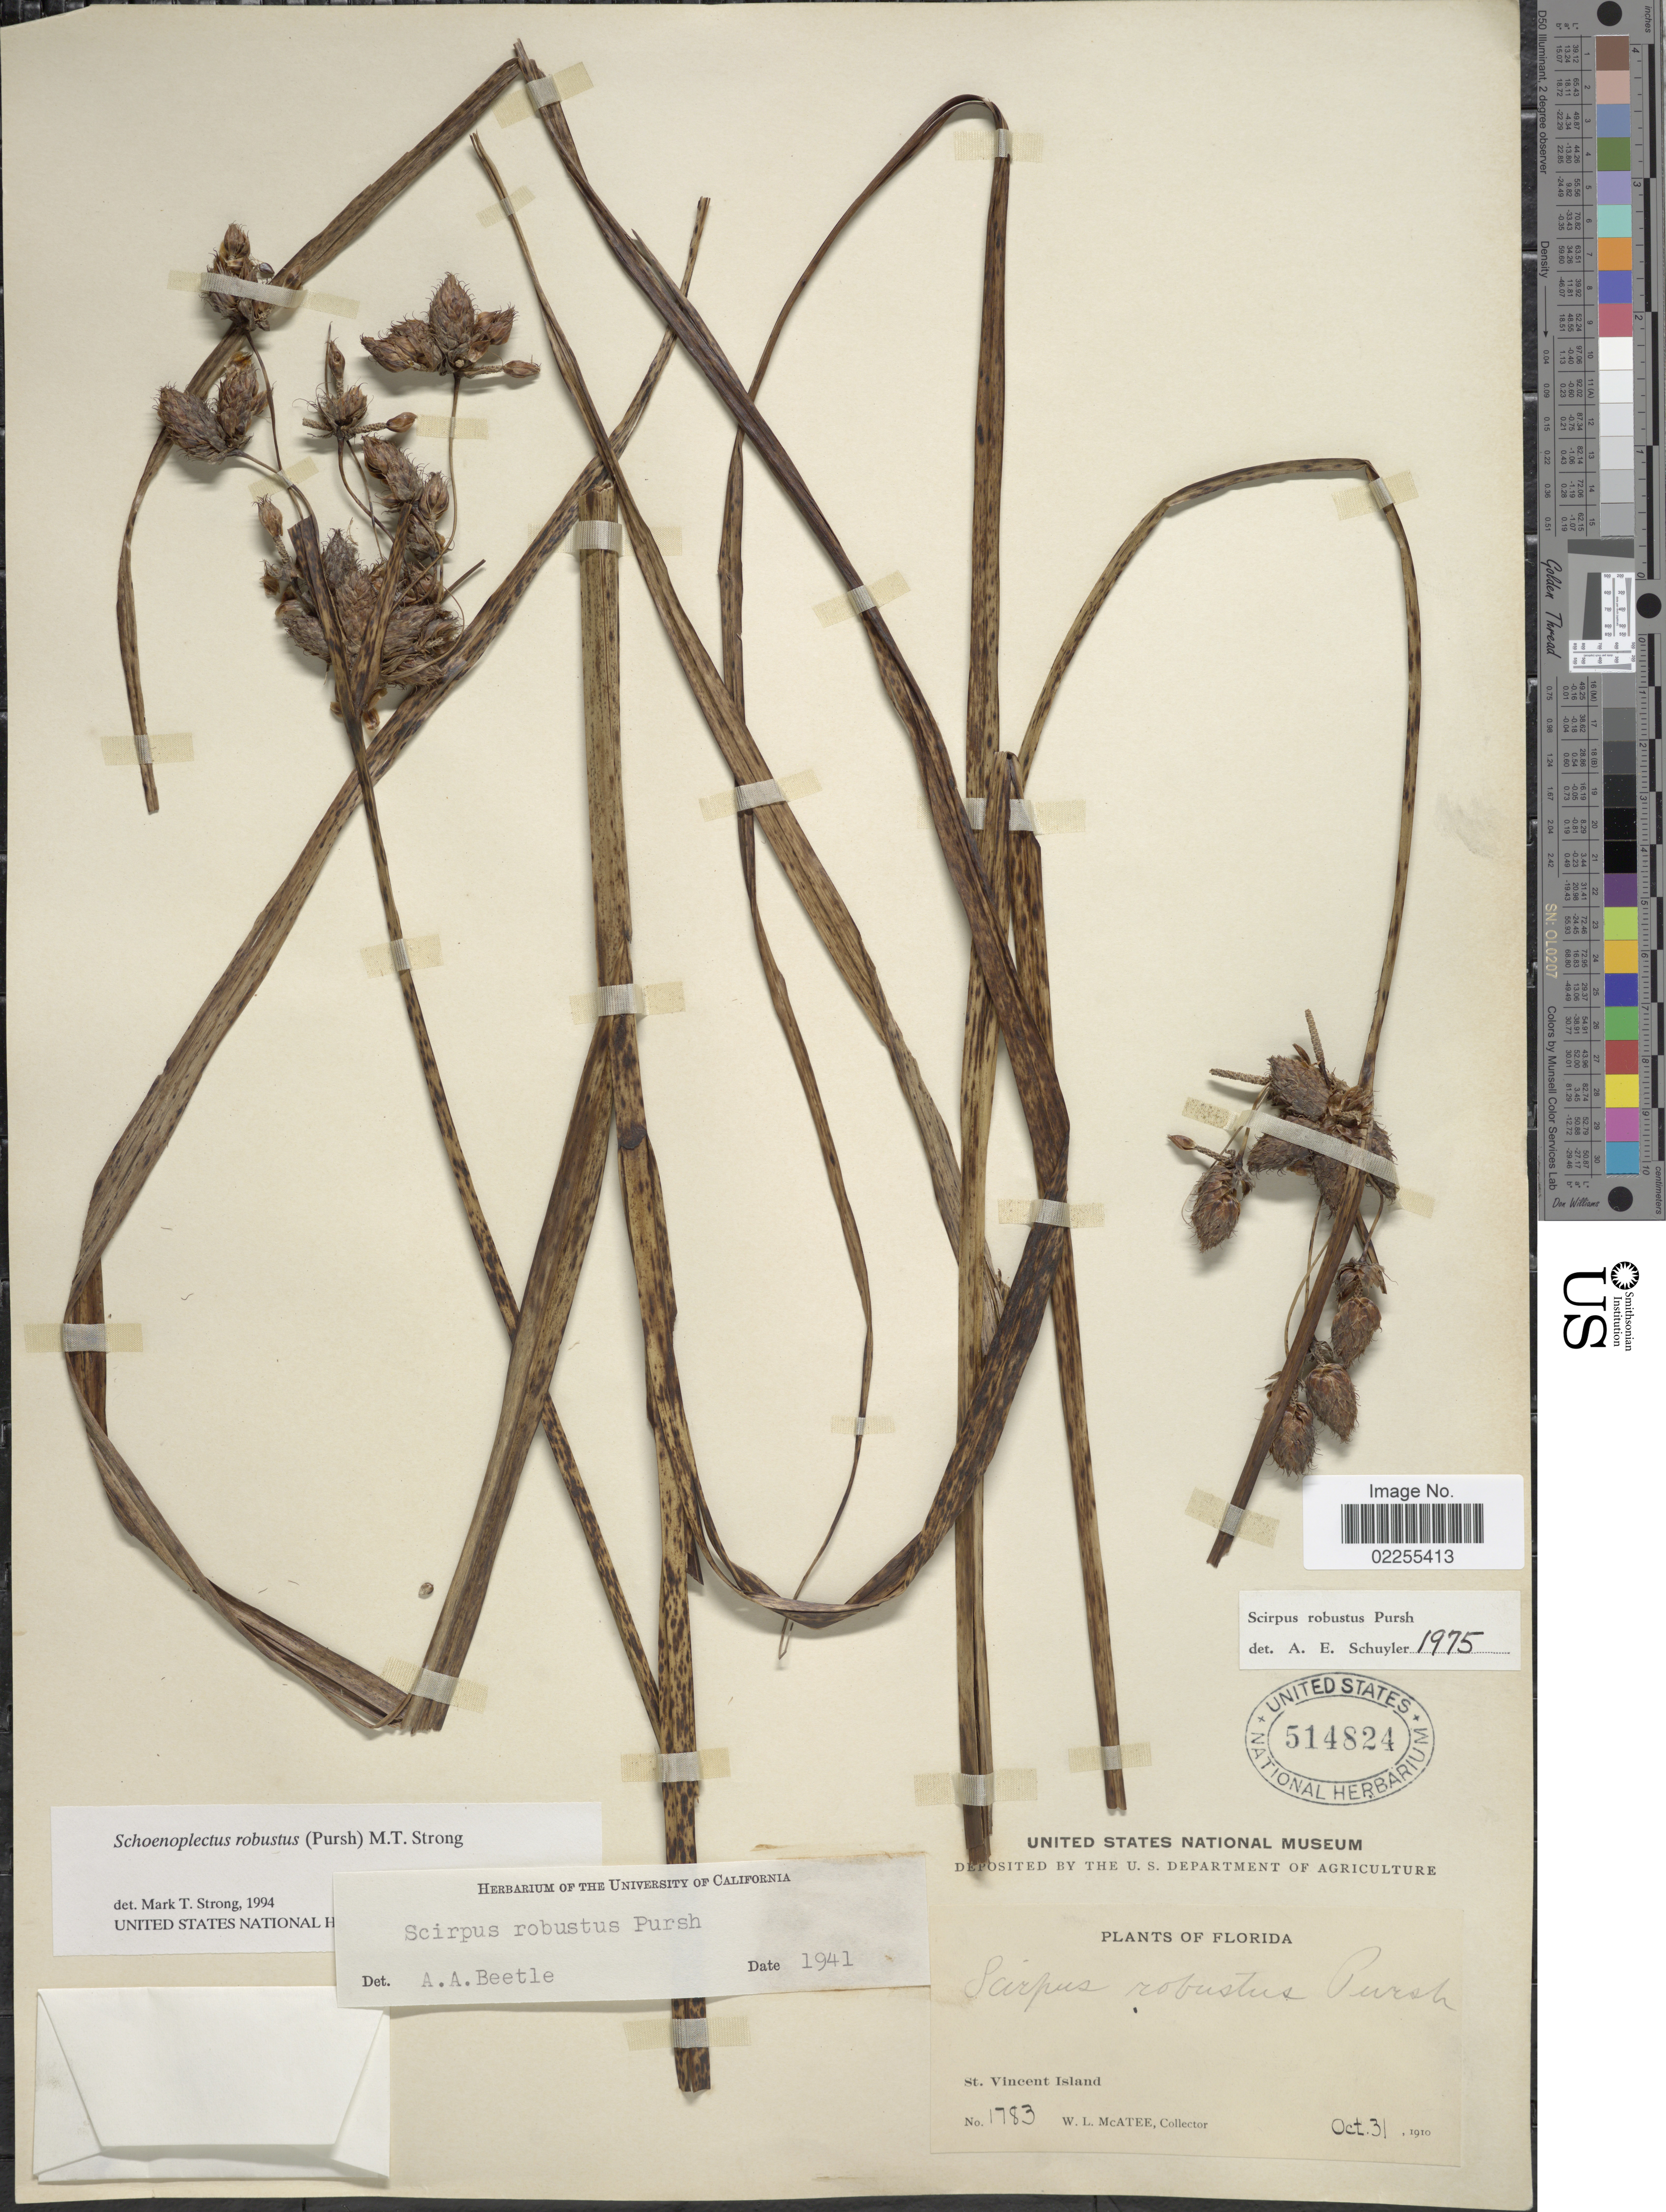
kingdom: Plantae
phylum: Tracheophyta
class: Liliopsida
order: Poales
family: Cyperaceae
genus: Bolboschoenus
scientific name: Bolboschoenus robustus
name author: (Pursh) Soják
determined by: Strong, M. T., (US), Smithsonian Institution - National Museum of Natural History (UNITED STATES)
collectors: W. McAtee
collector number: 1783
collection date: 1910-10-31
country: United States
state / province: Florida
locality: St. Vincent Island.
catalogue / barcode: US 514824